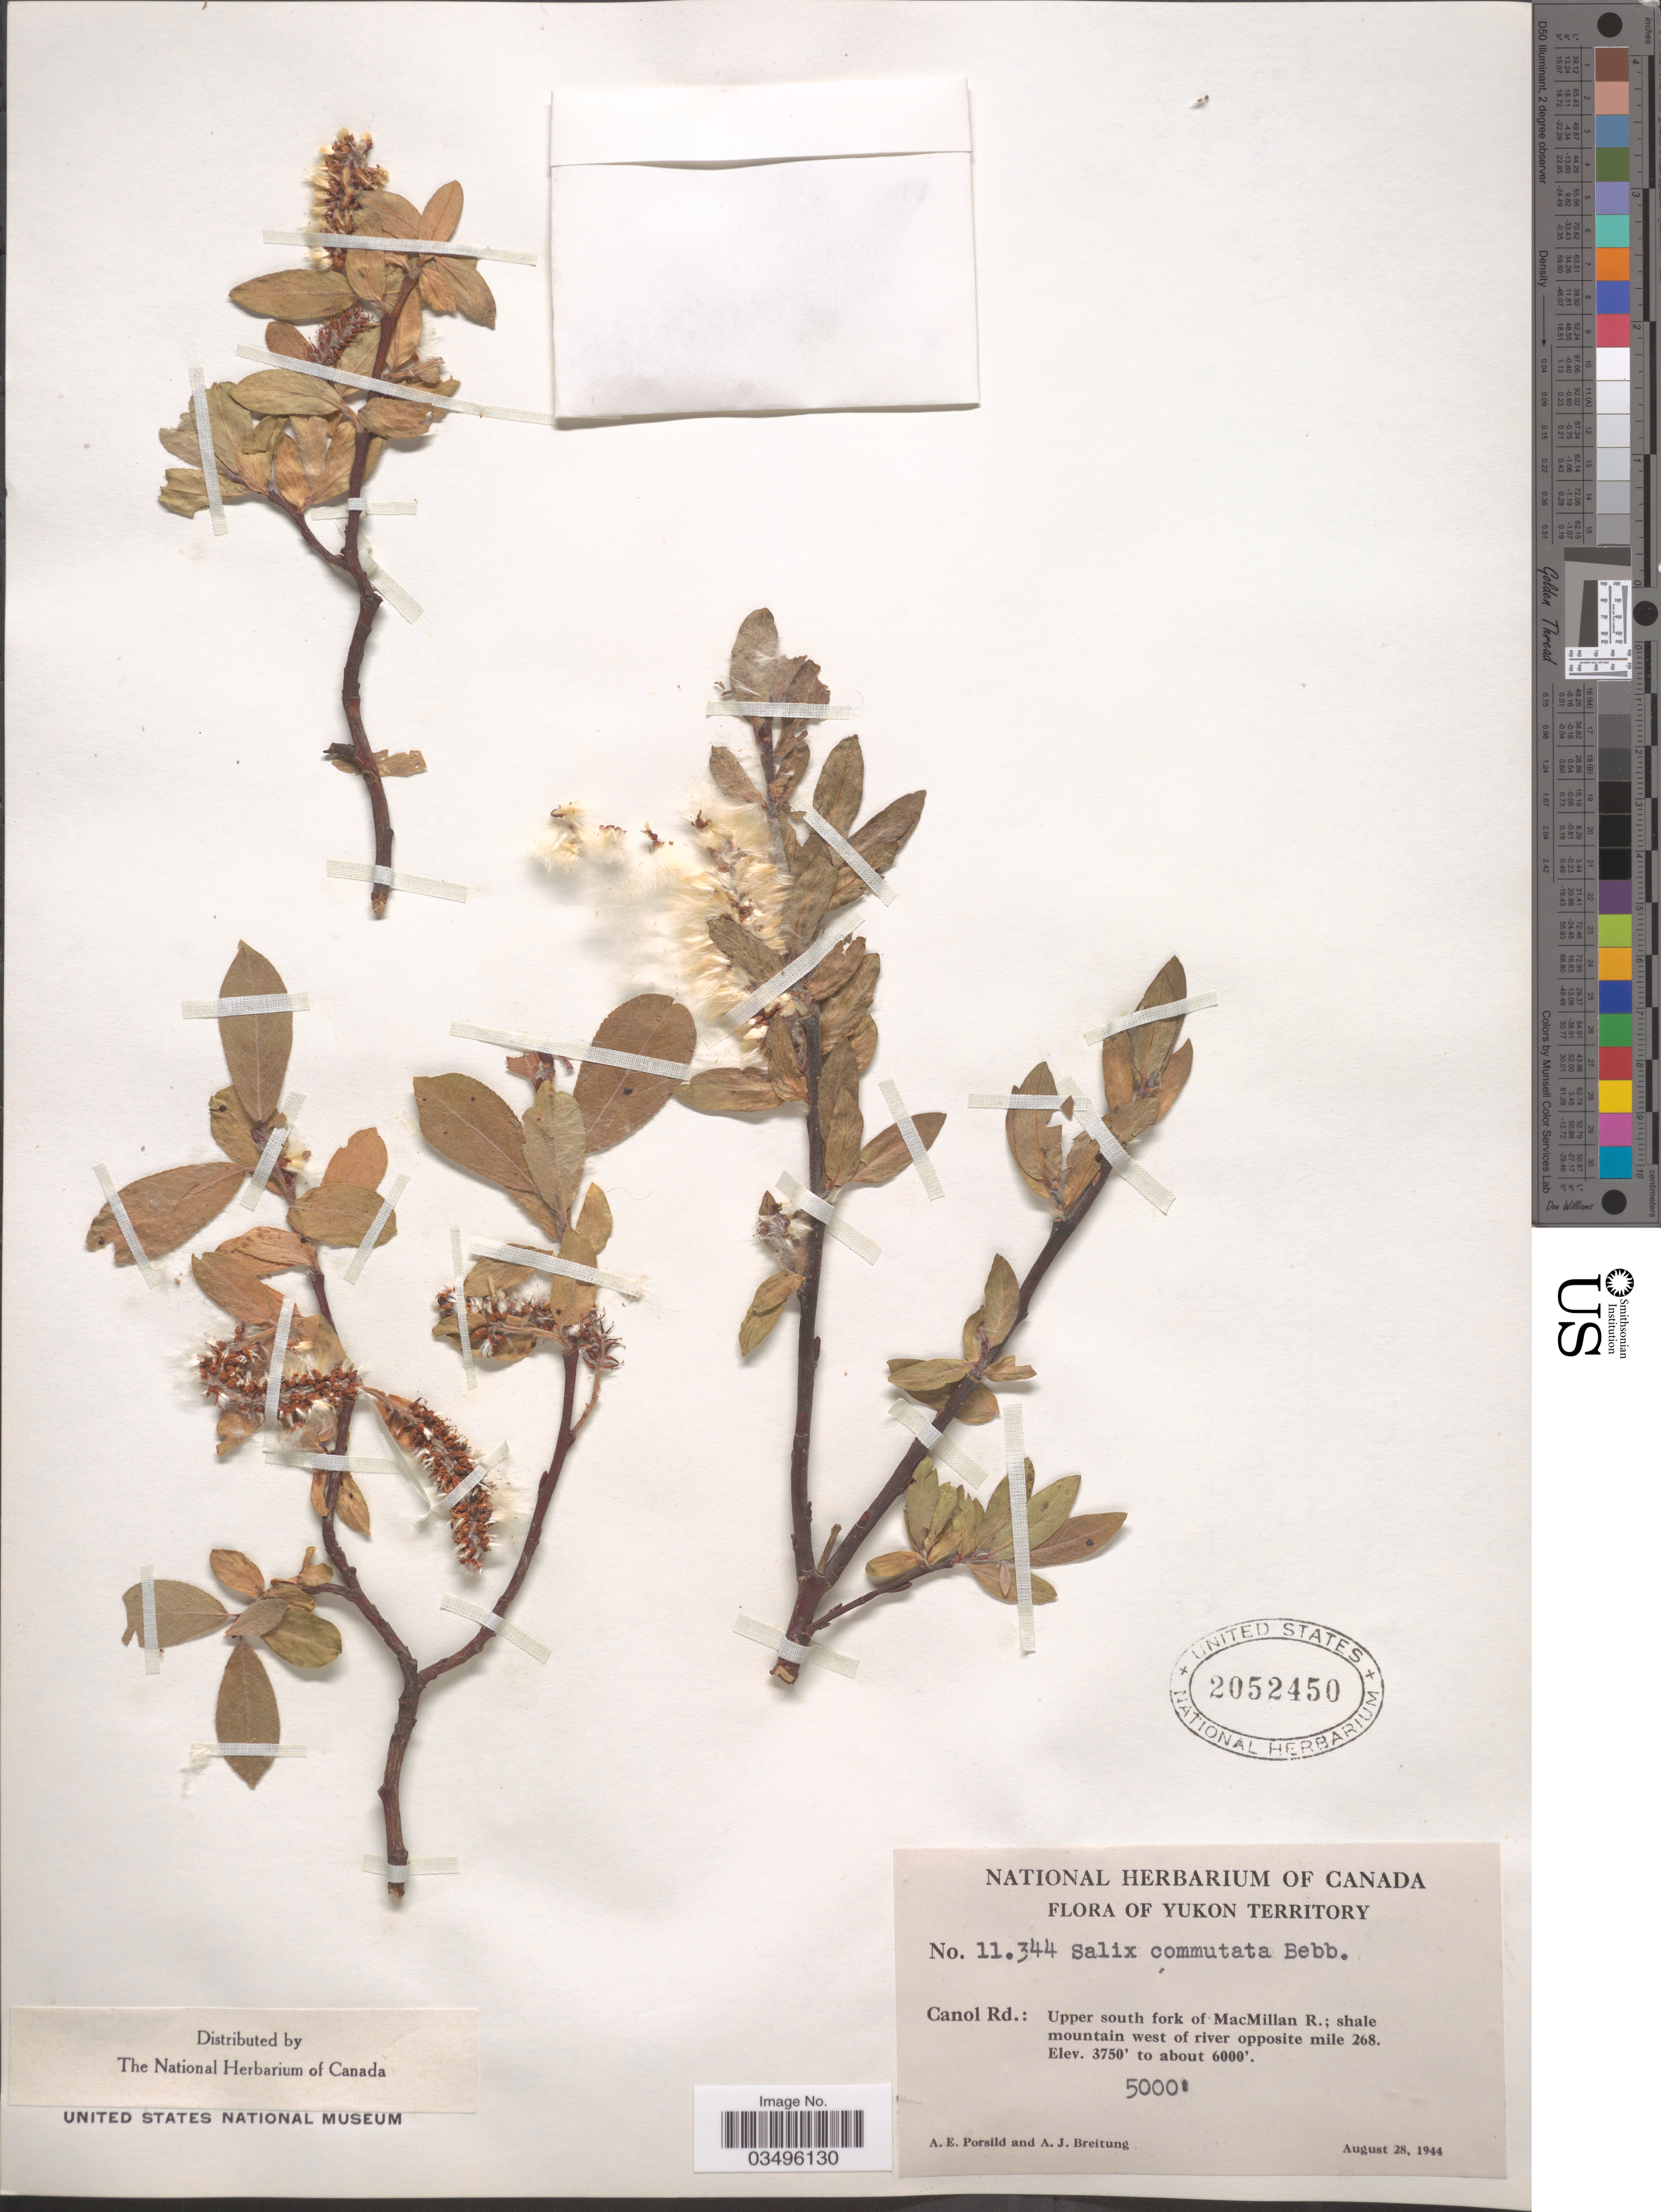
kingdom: Plantae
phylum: Tracheophyta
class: Magnoliopsida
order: Malpighiales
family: Salicaceae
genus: Salix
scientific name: Salix commutata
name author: Bebb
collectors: A. E. Porsild & A. Breitung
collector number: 11344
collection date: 1944-08-28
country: Canada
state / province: Yukon Territory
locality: Canol Rd.: Upper south fork of MacMillan R.; shale mountain west of river opposite mile 268.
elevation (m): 1524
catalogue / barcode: US 2052450